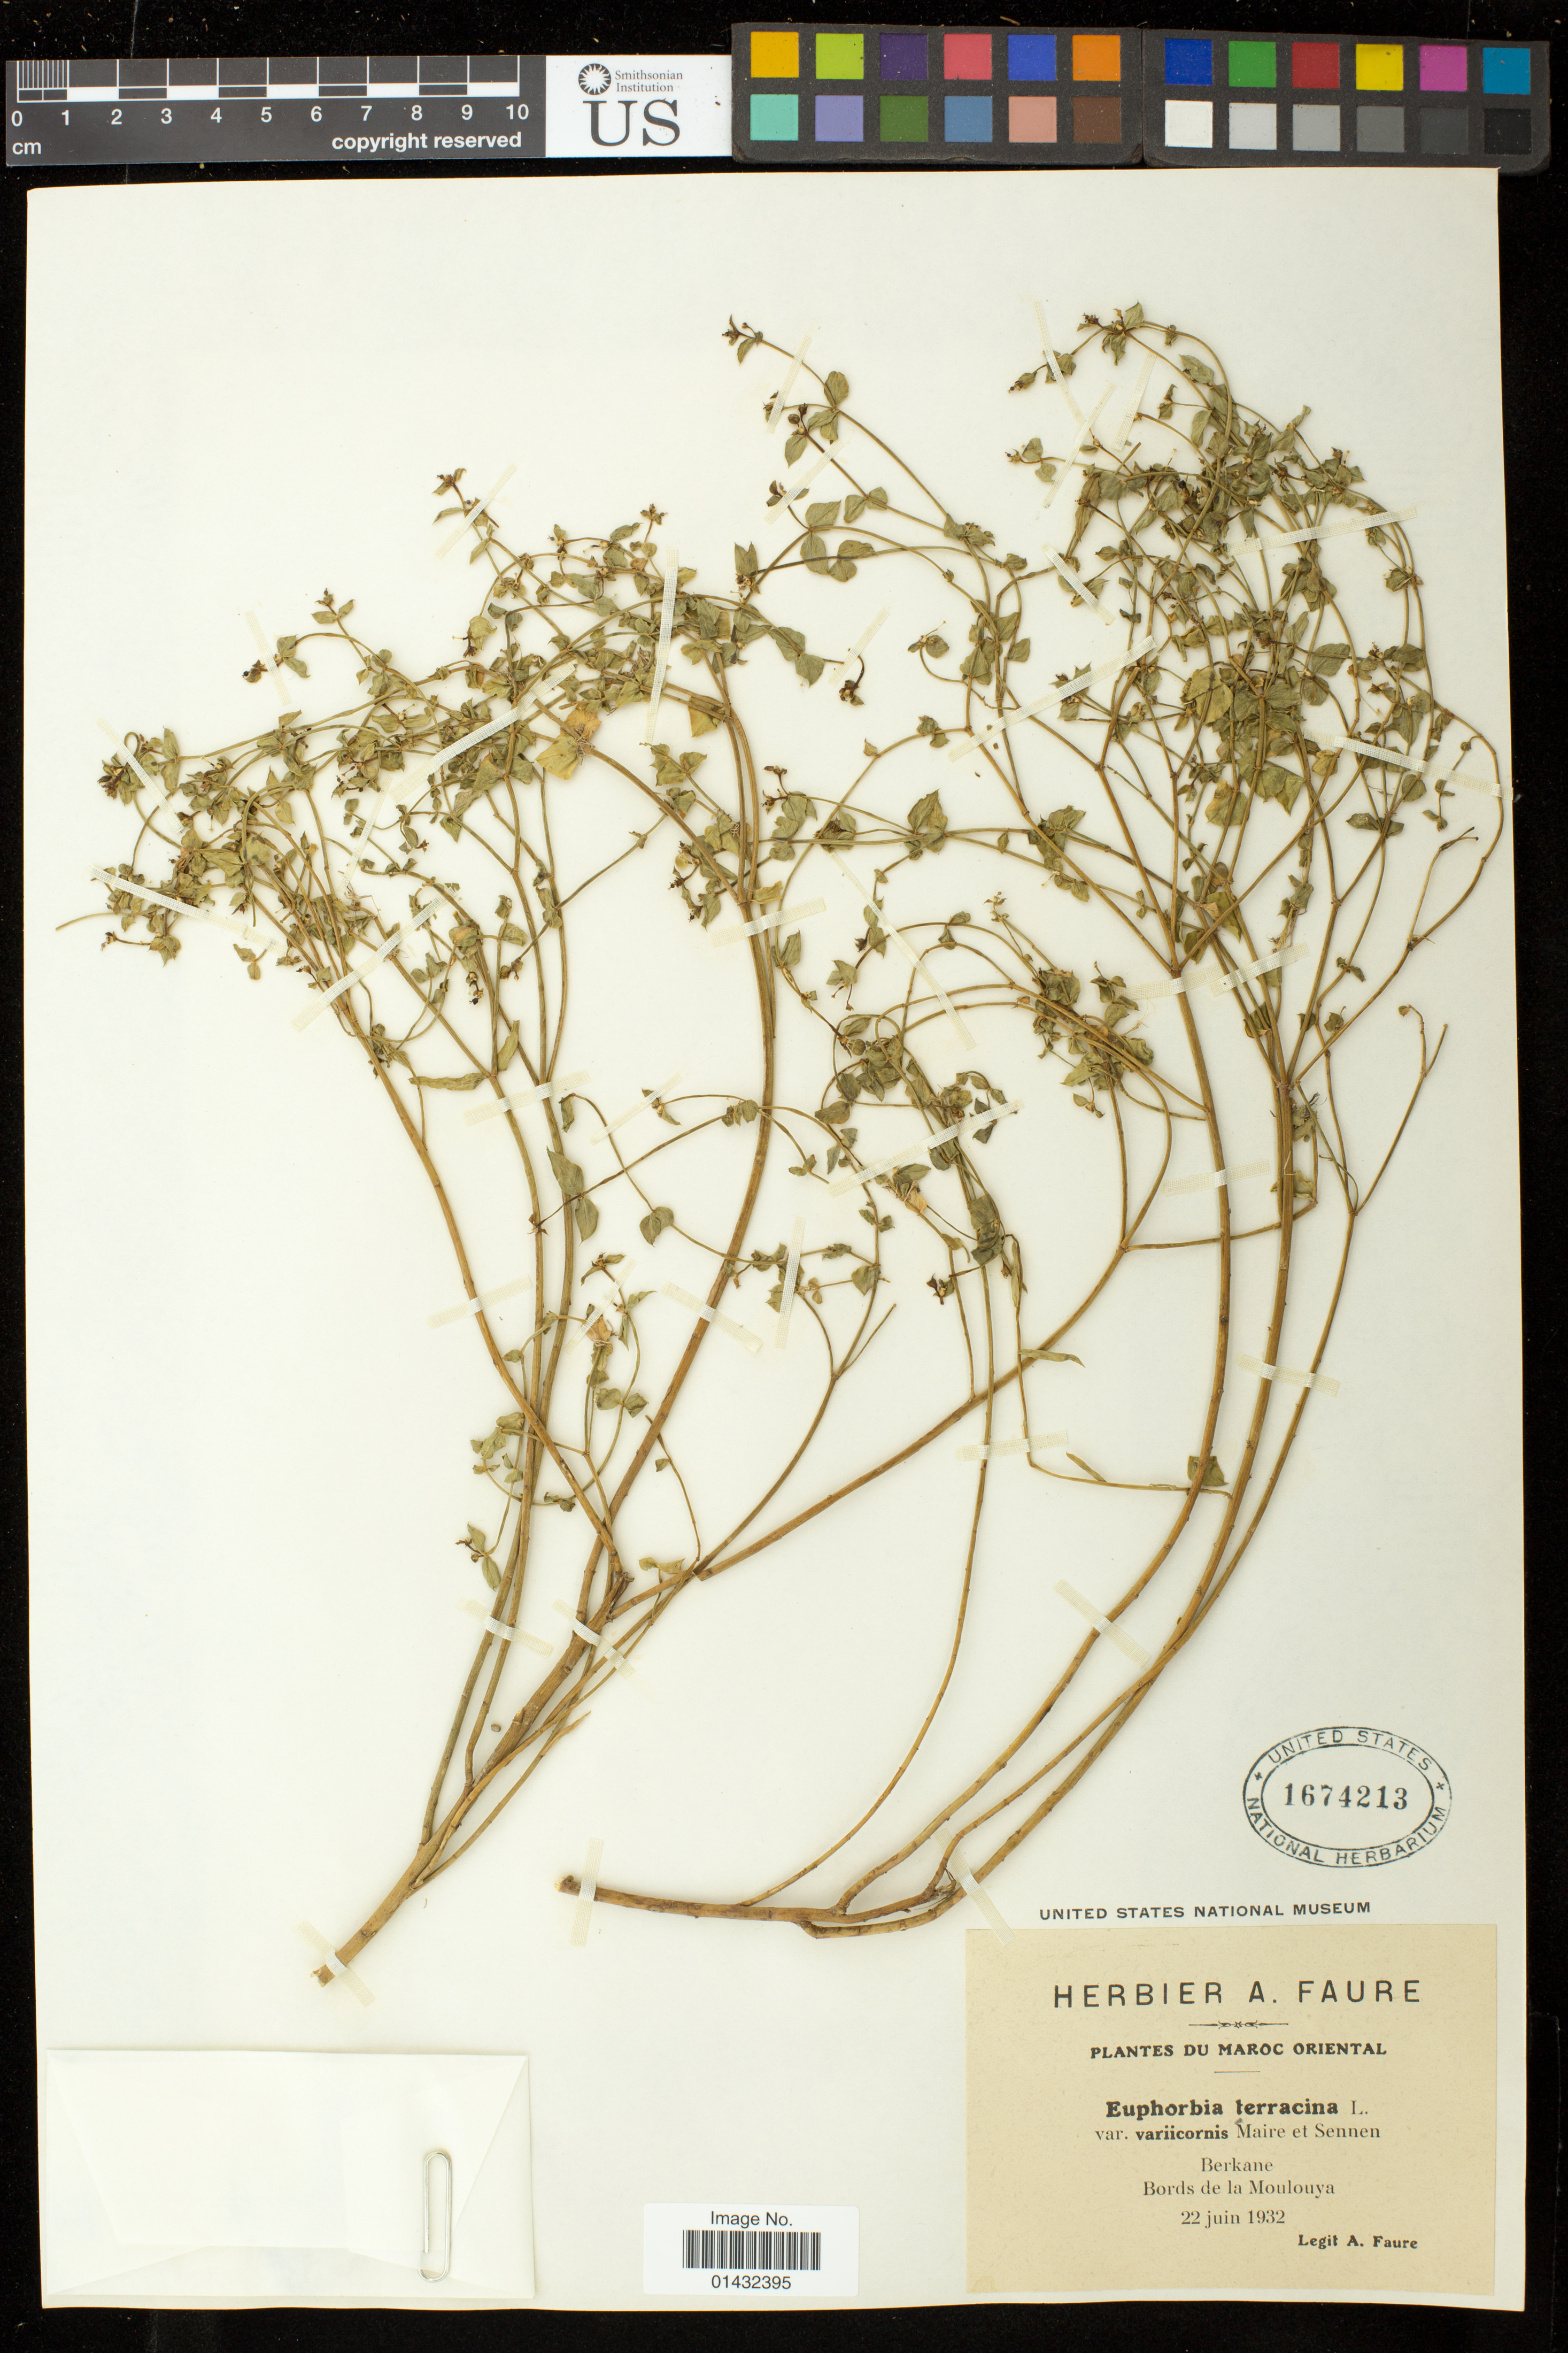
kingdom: Plantae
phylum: Tracheophyta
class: Magnoliopsida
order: Malpighiales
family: Euphorbiaceae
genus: Euphorbia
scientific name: Euphorbia terracina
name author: L.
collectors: A. Faure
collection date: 1932-06-22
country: Morocco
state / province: Oriental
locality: Berkane; Bords de la Moulouya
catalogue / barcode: US 1674213